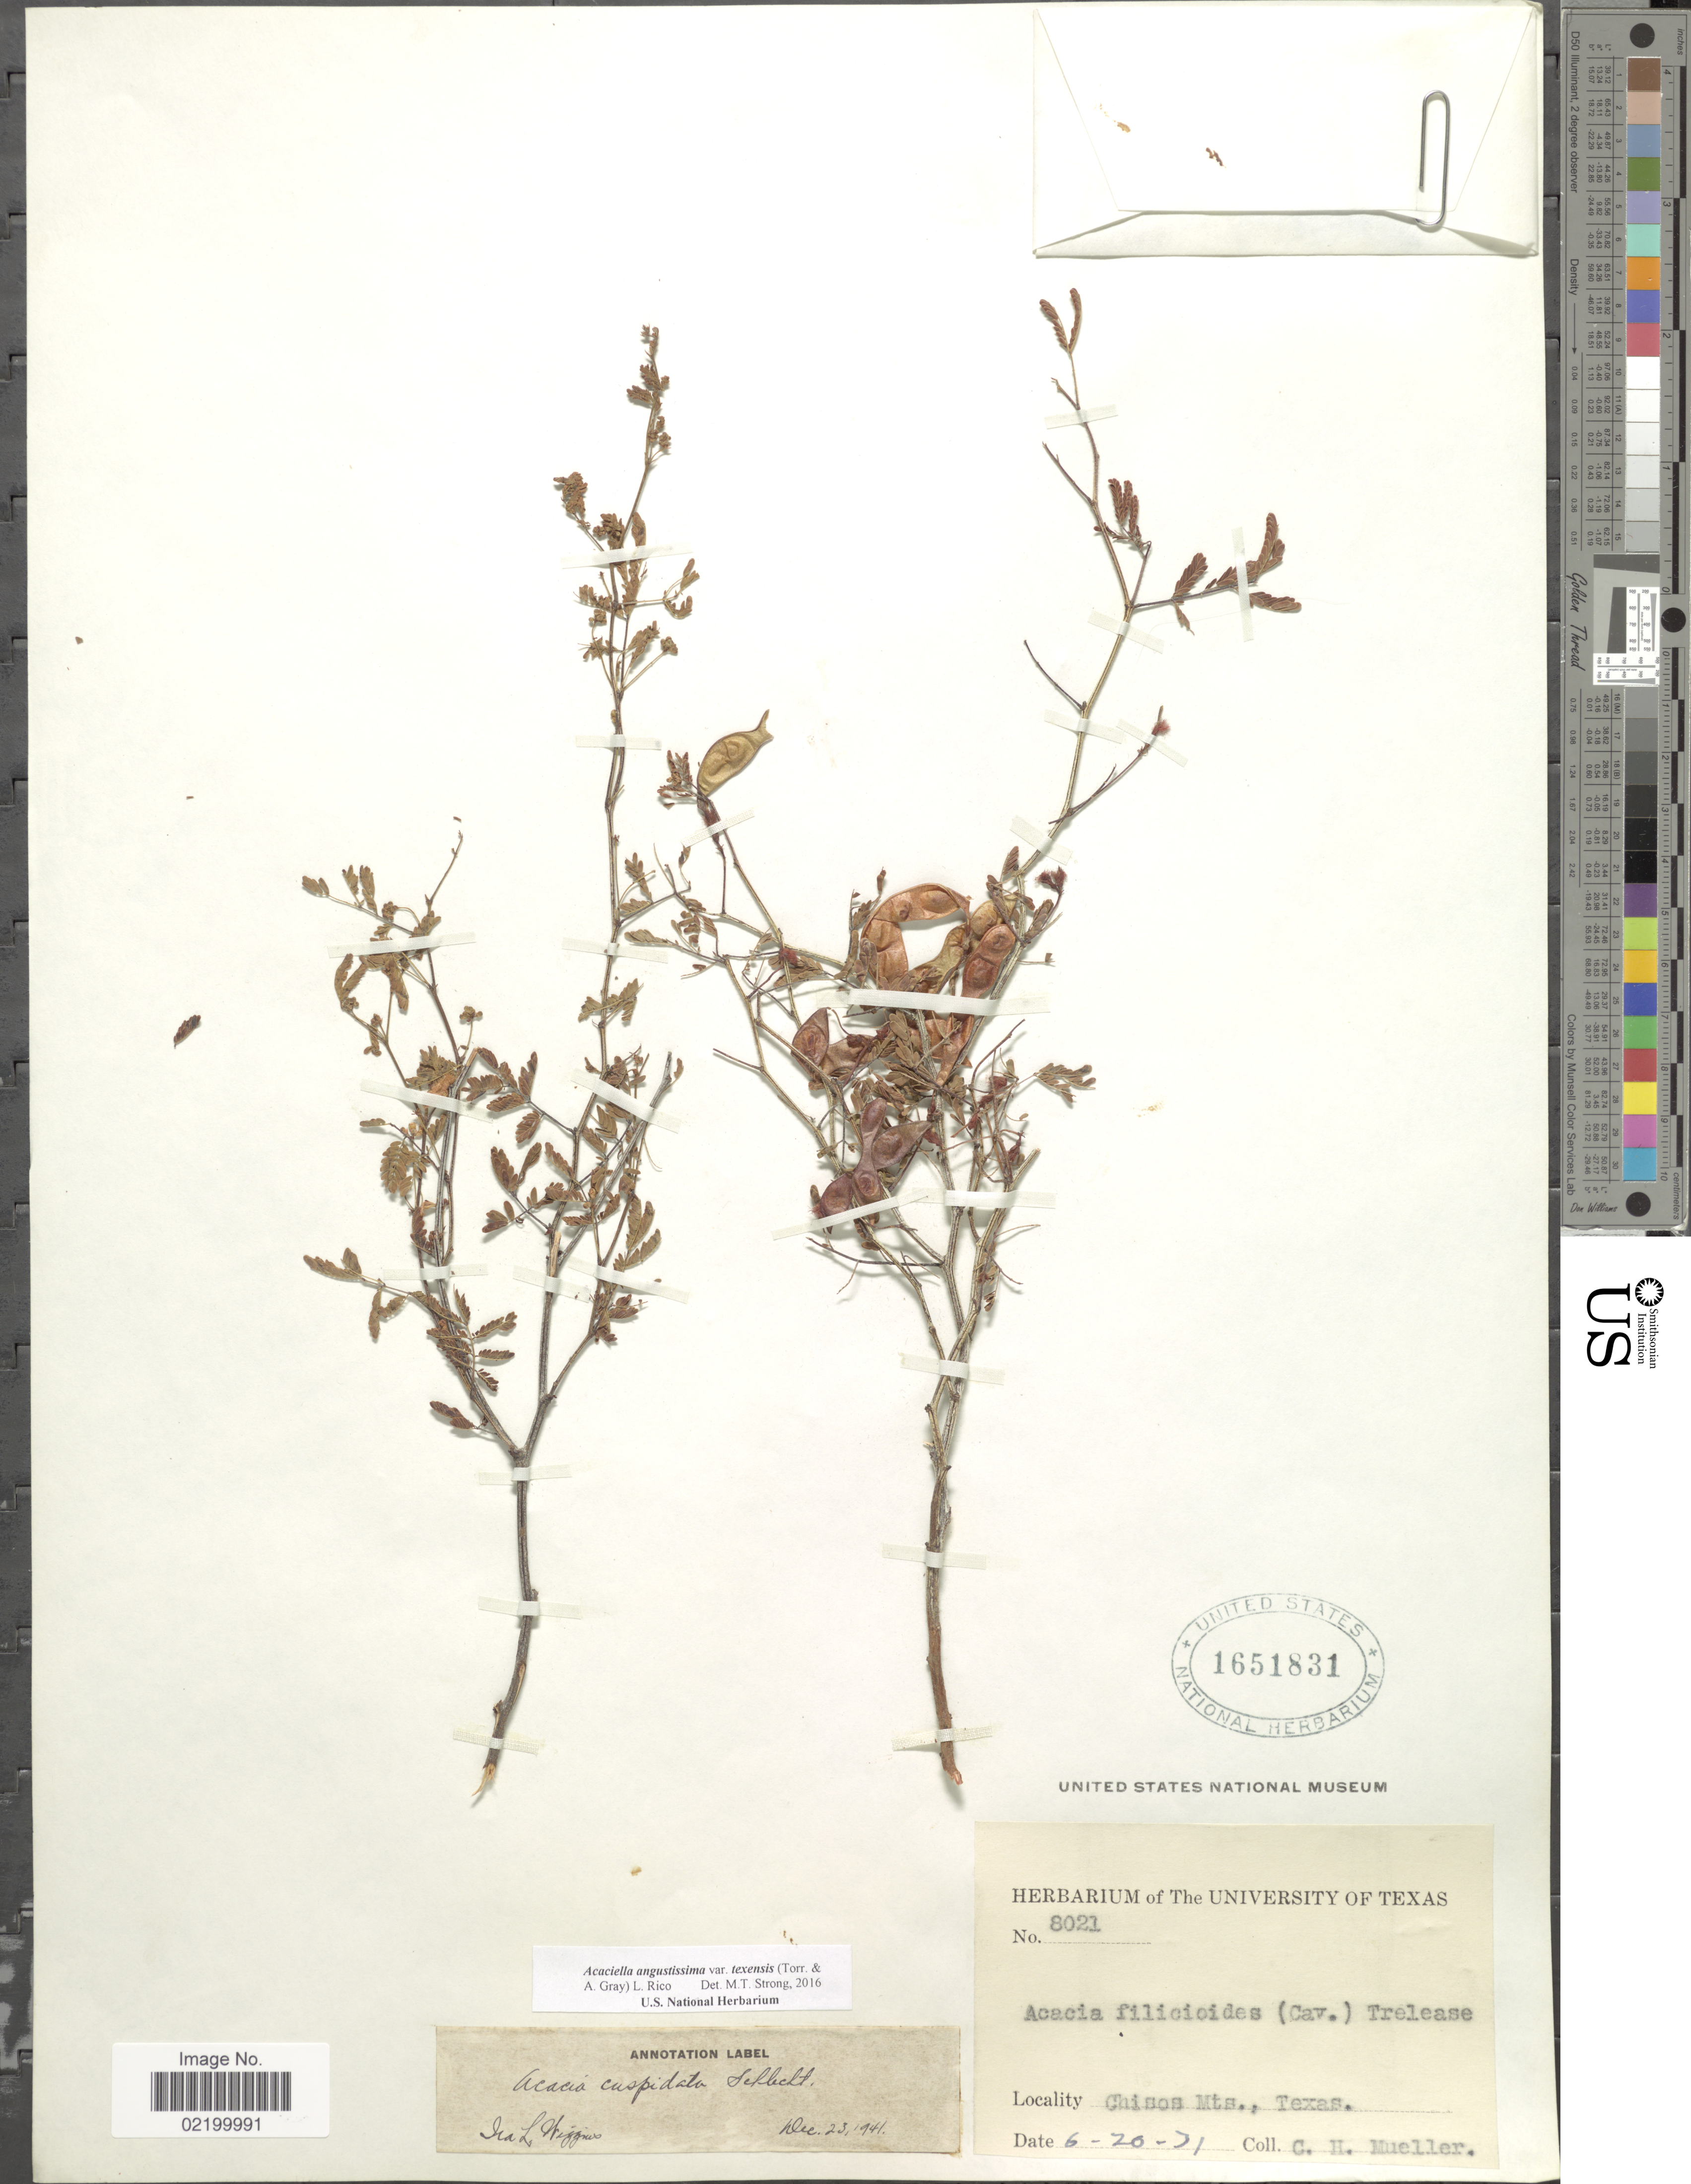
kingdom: Plantae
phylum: Tracheophyta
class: Magnoliopsida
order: Fabales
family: Fabaceae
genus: Acaciella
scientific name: Acaciella angustissima var. texensis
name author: (Nutt. ex Torr. & A. Gray) L. Rico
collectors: C. H. Mueller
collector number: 8021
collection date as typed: Transcribed d/m/y: 20/6/31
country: United States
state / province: Texas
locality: Chisos Mts.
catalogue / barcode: US 1651831